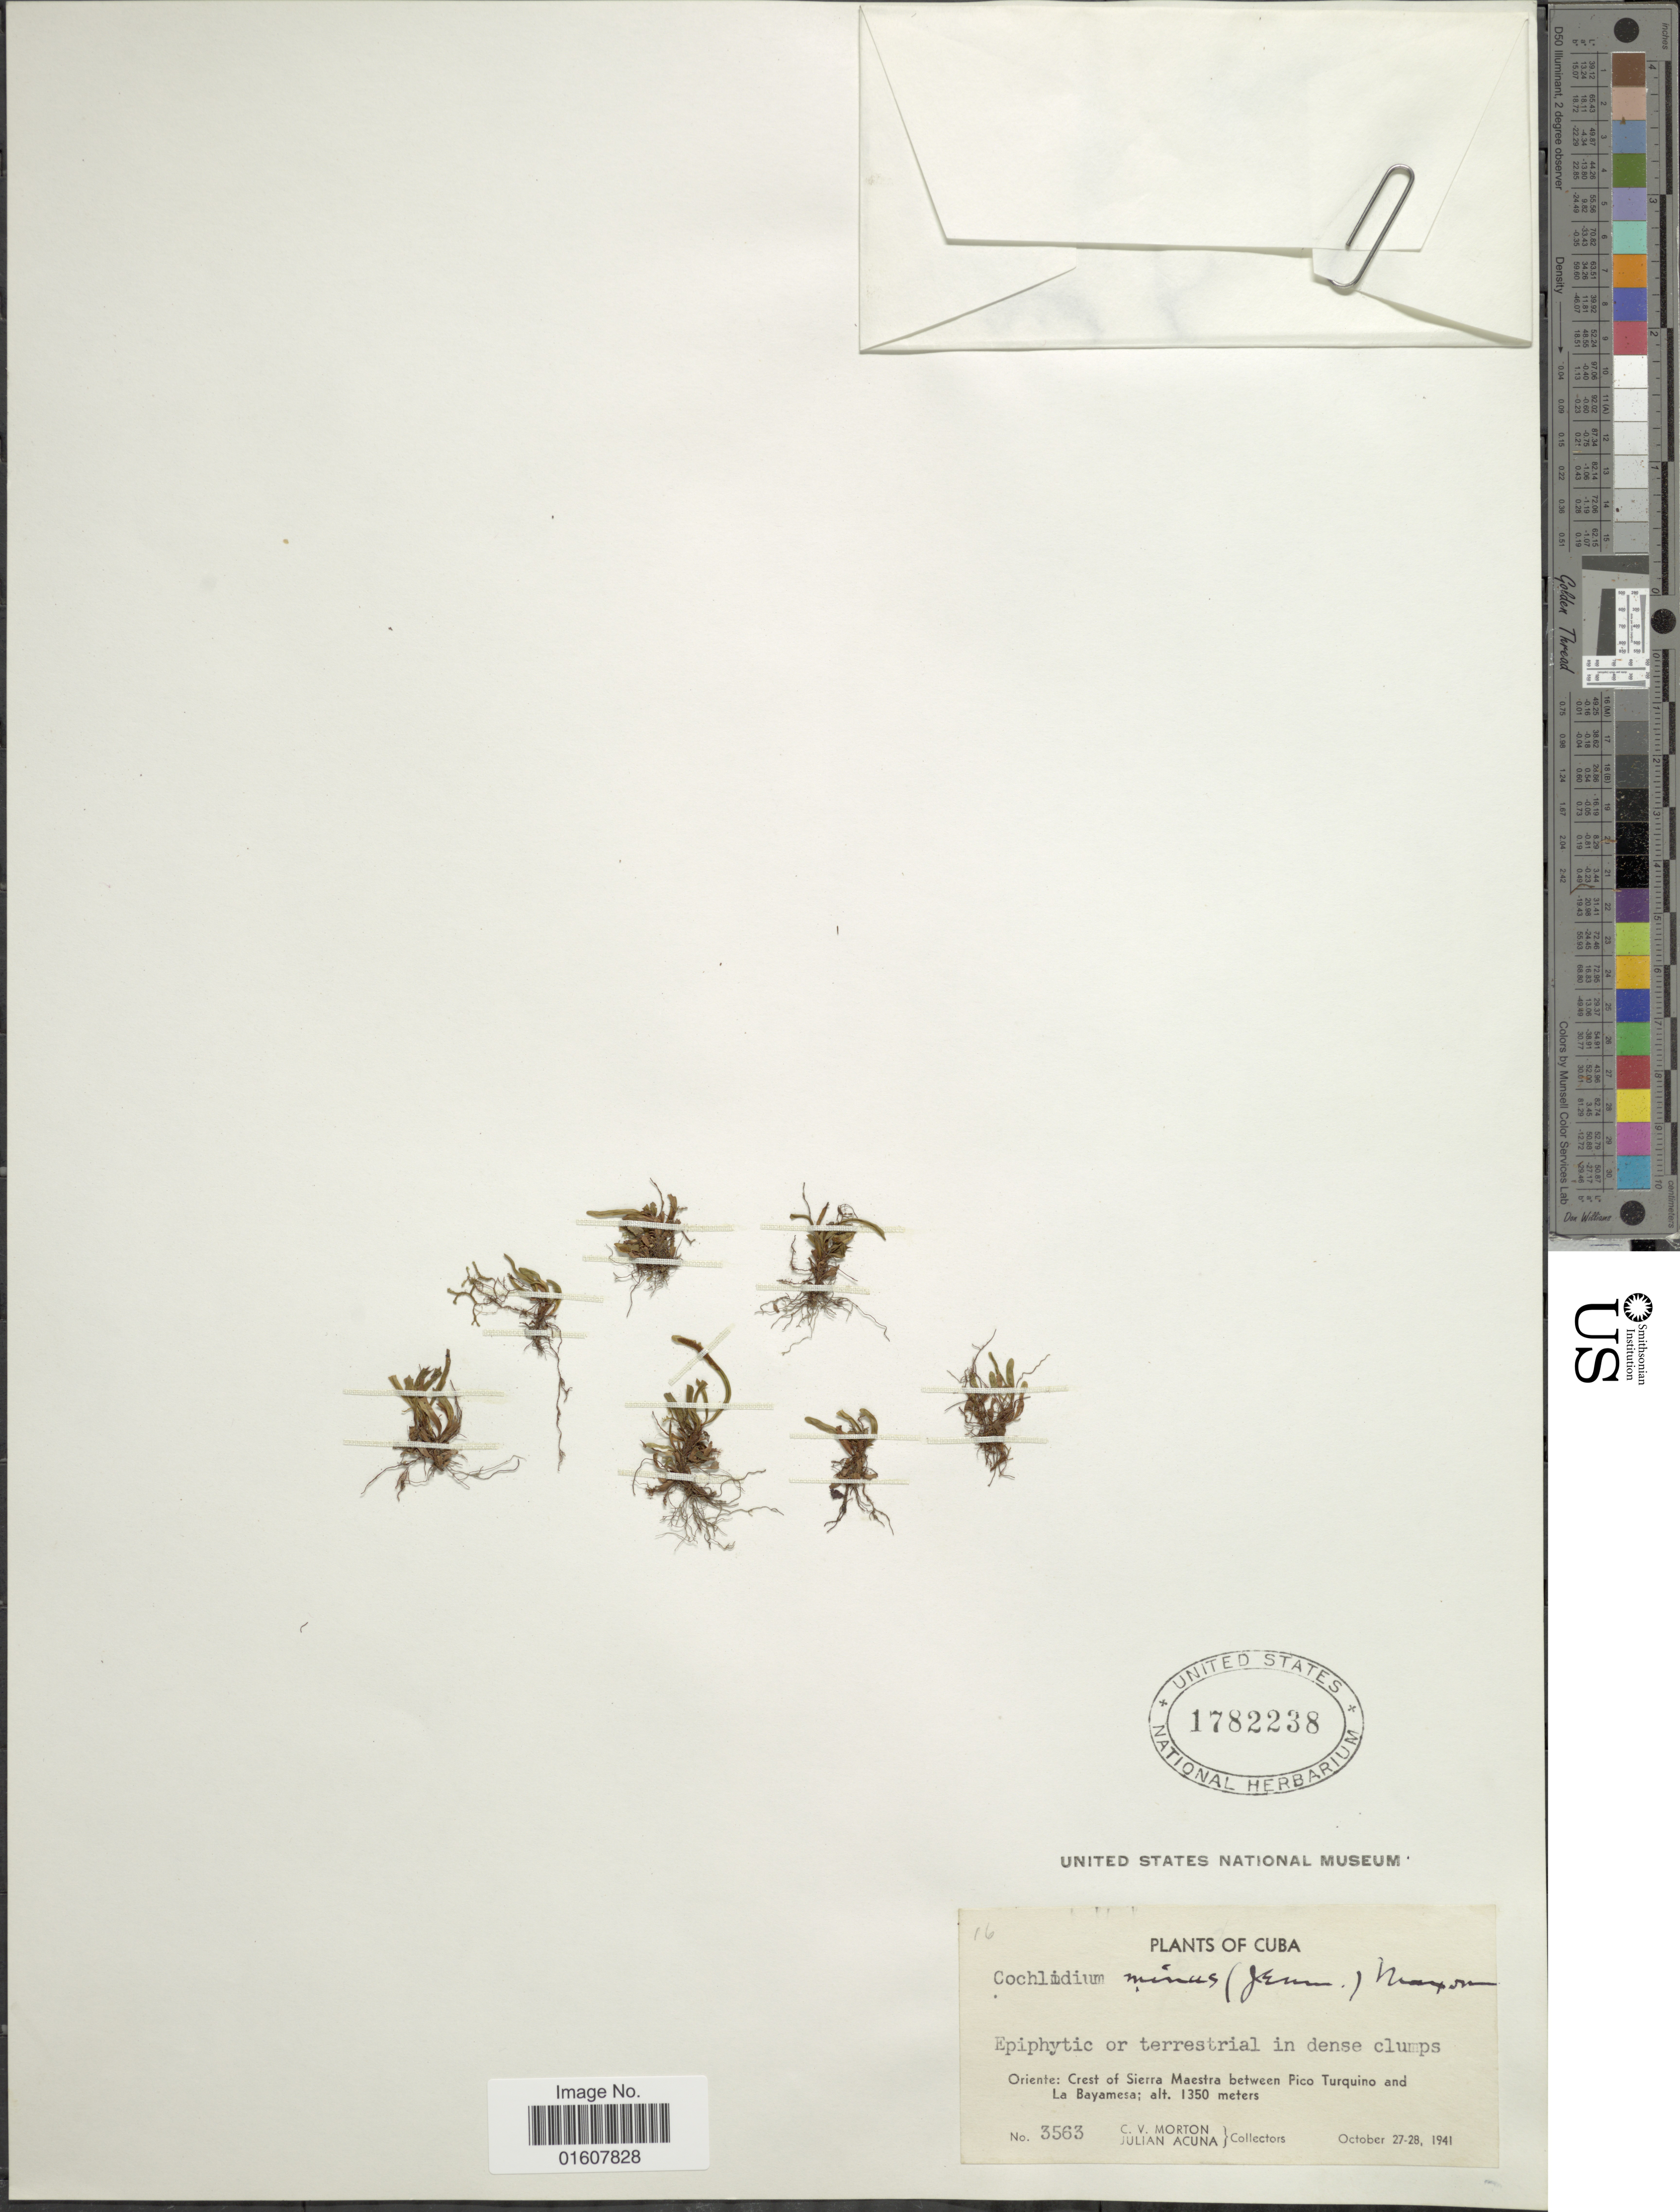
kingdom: Plantae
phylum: Tracheophyta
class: Polypodiopsida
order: Polypodiales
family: Polypodiaceae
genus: Cochlidium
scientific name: Cochlidium minus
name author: (Jenman) Maxon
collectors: C. V. Morton & J. B. Acuña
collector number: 3563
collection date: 1941-10-27/1941-10-28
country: Cuba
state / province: Oriente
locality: Crest of Sierra Maestra between Pico Turquino and La Bayamesa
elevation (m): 1350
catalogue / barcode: US 1782238